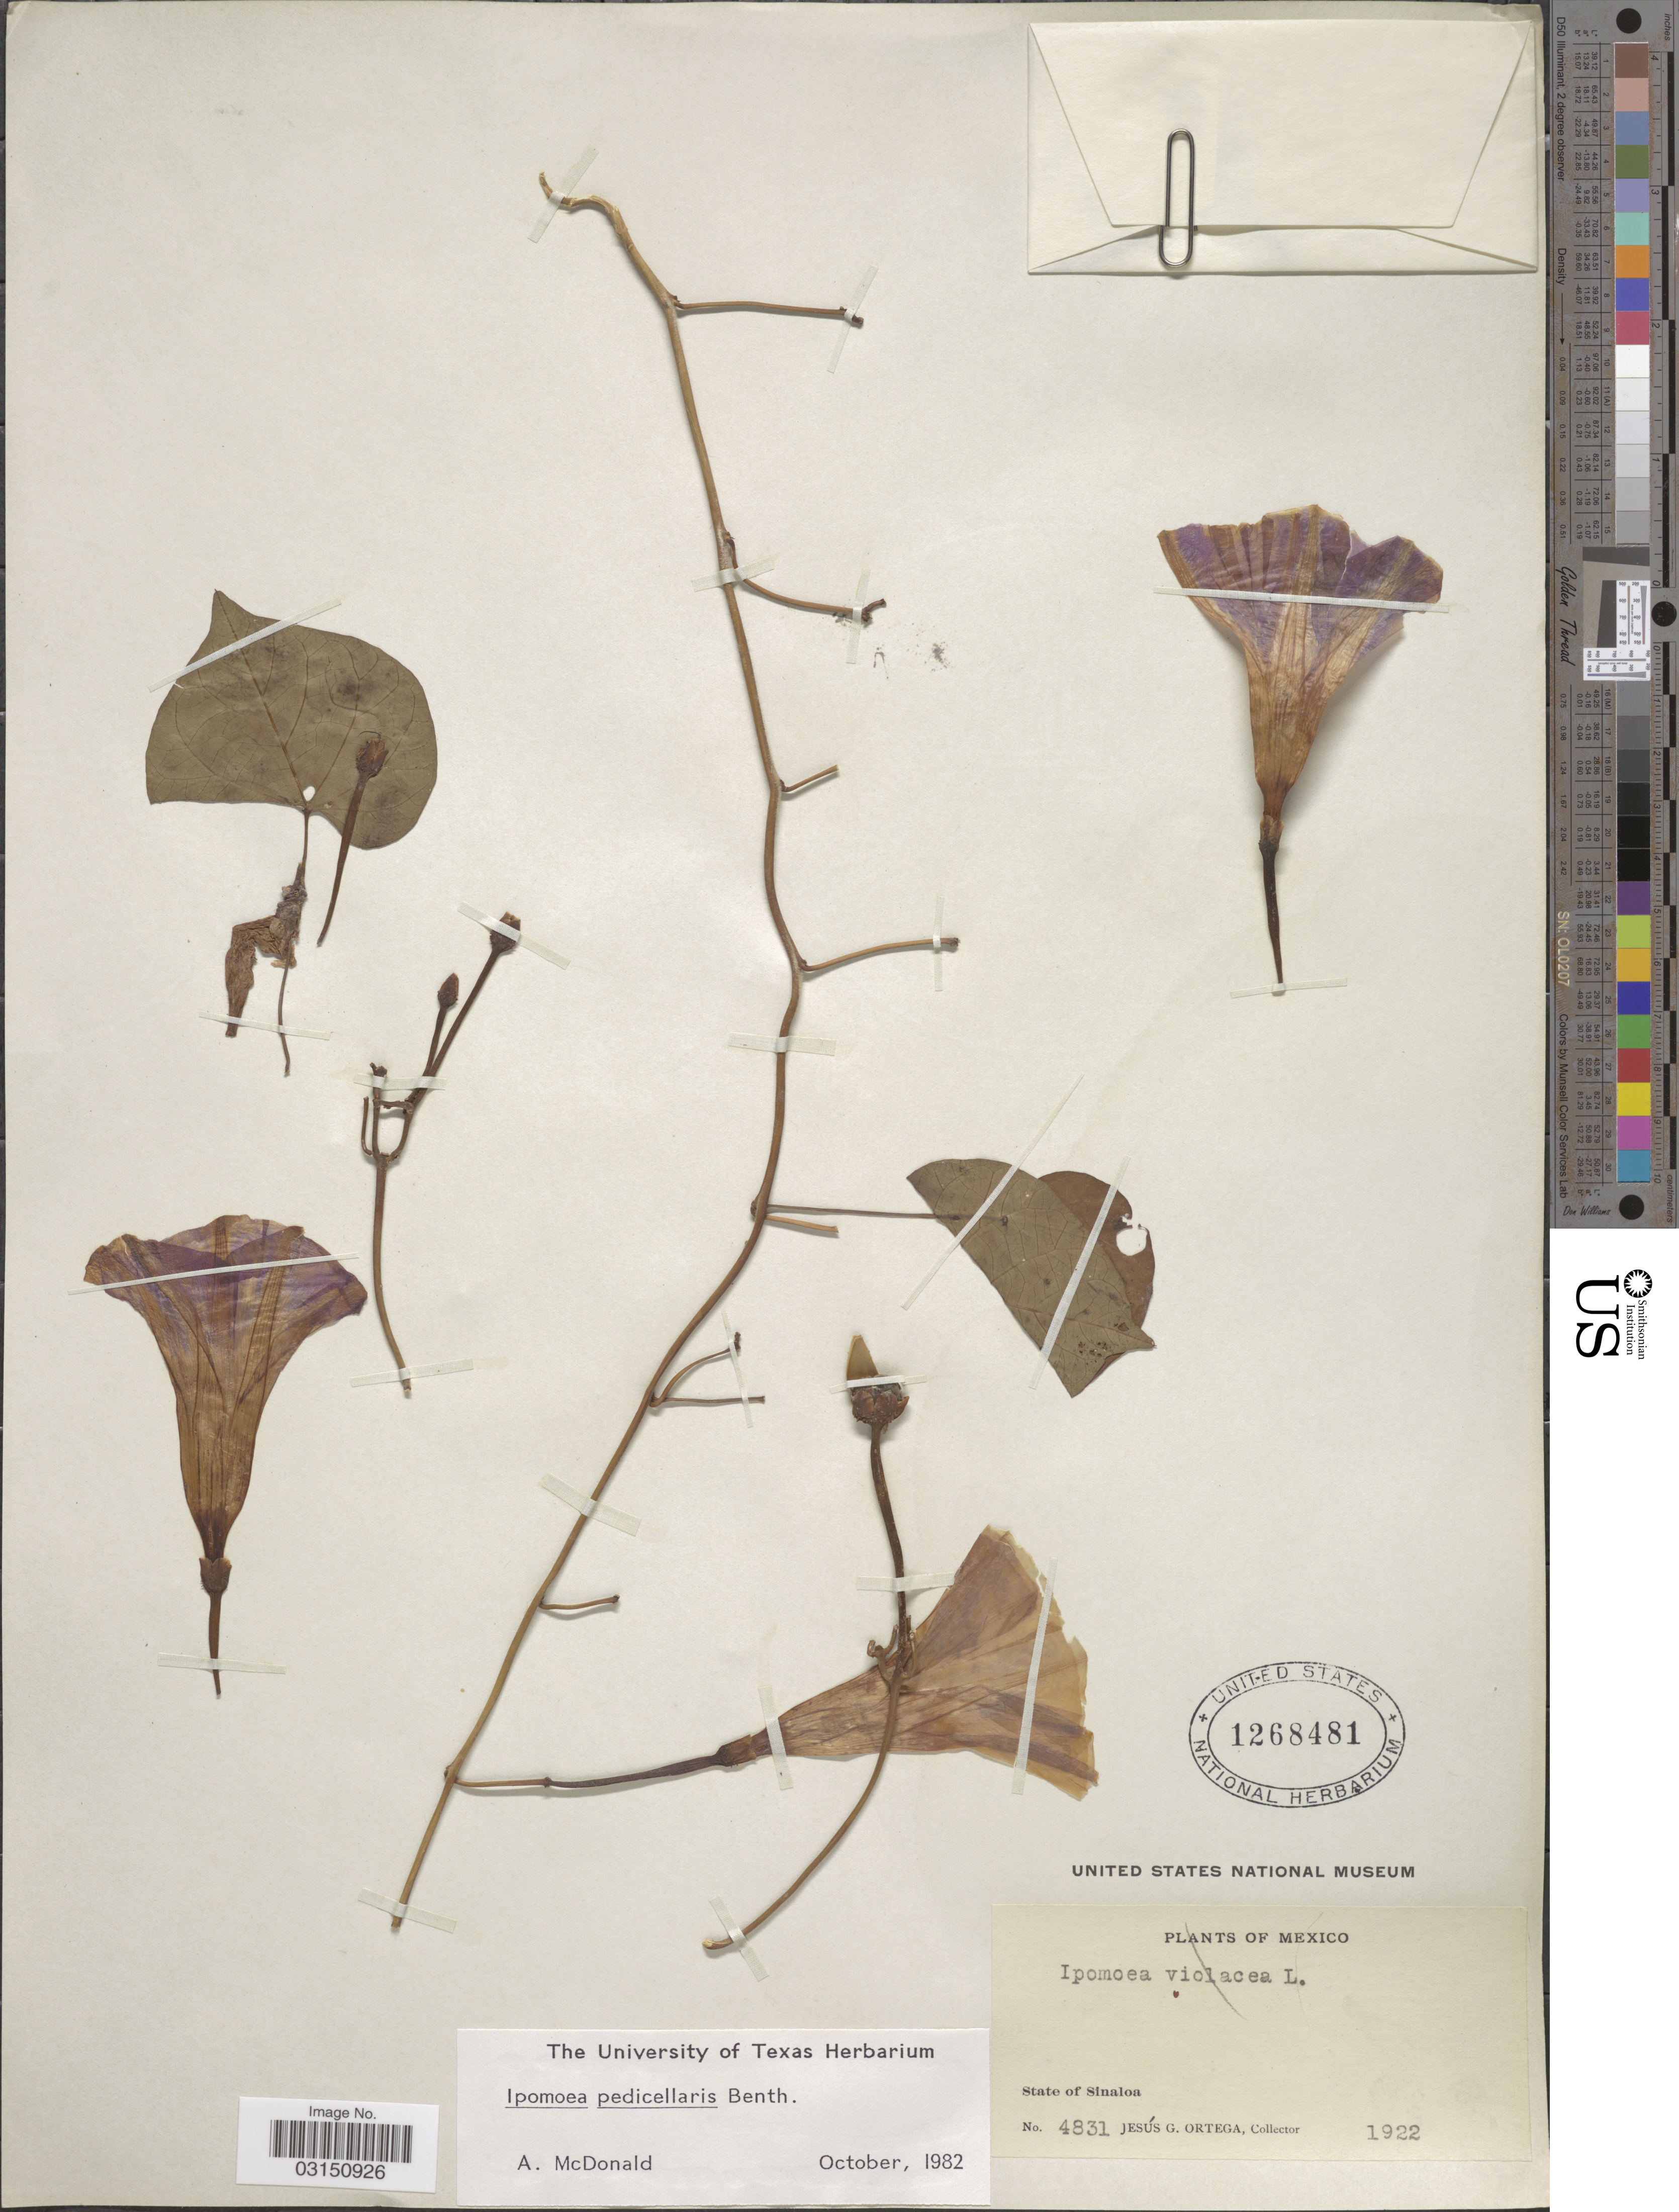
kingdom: Plantae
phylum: Tracheophyta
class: Magnoliopsida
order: Solanales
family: Convolvulaceae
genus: Ipomoea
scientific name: Ipomoea pedicellaris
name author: Benth.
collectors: J. Ortega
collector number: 4831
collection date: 1922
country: Mexico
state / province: Sinaloa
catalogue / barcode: US 1268481